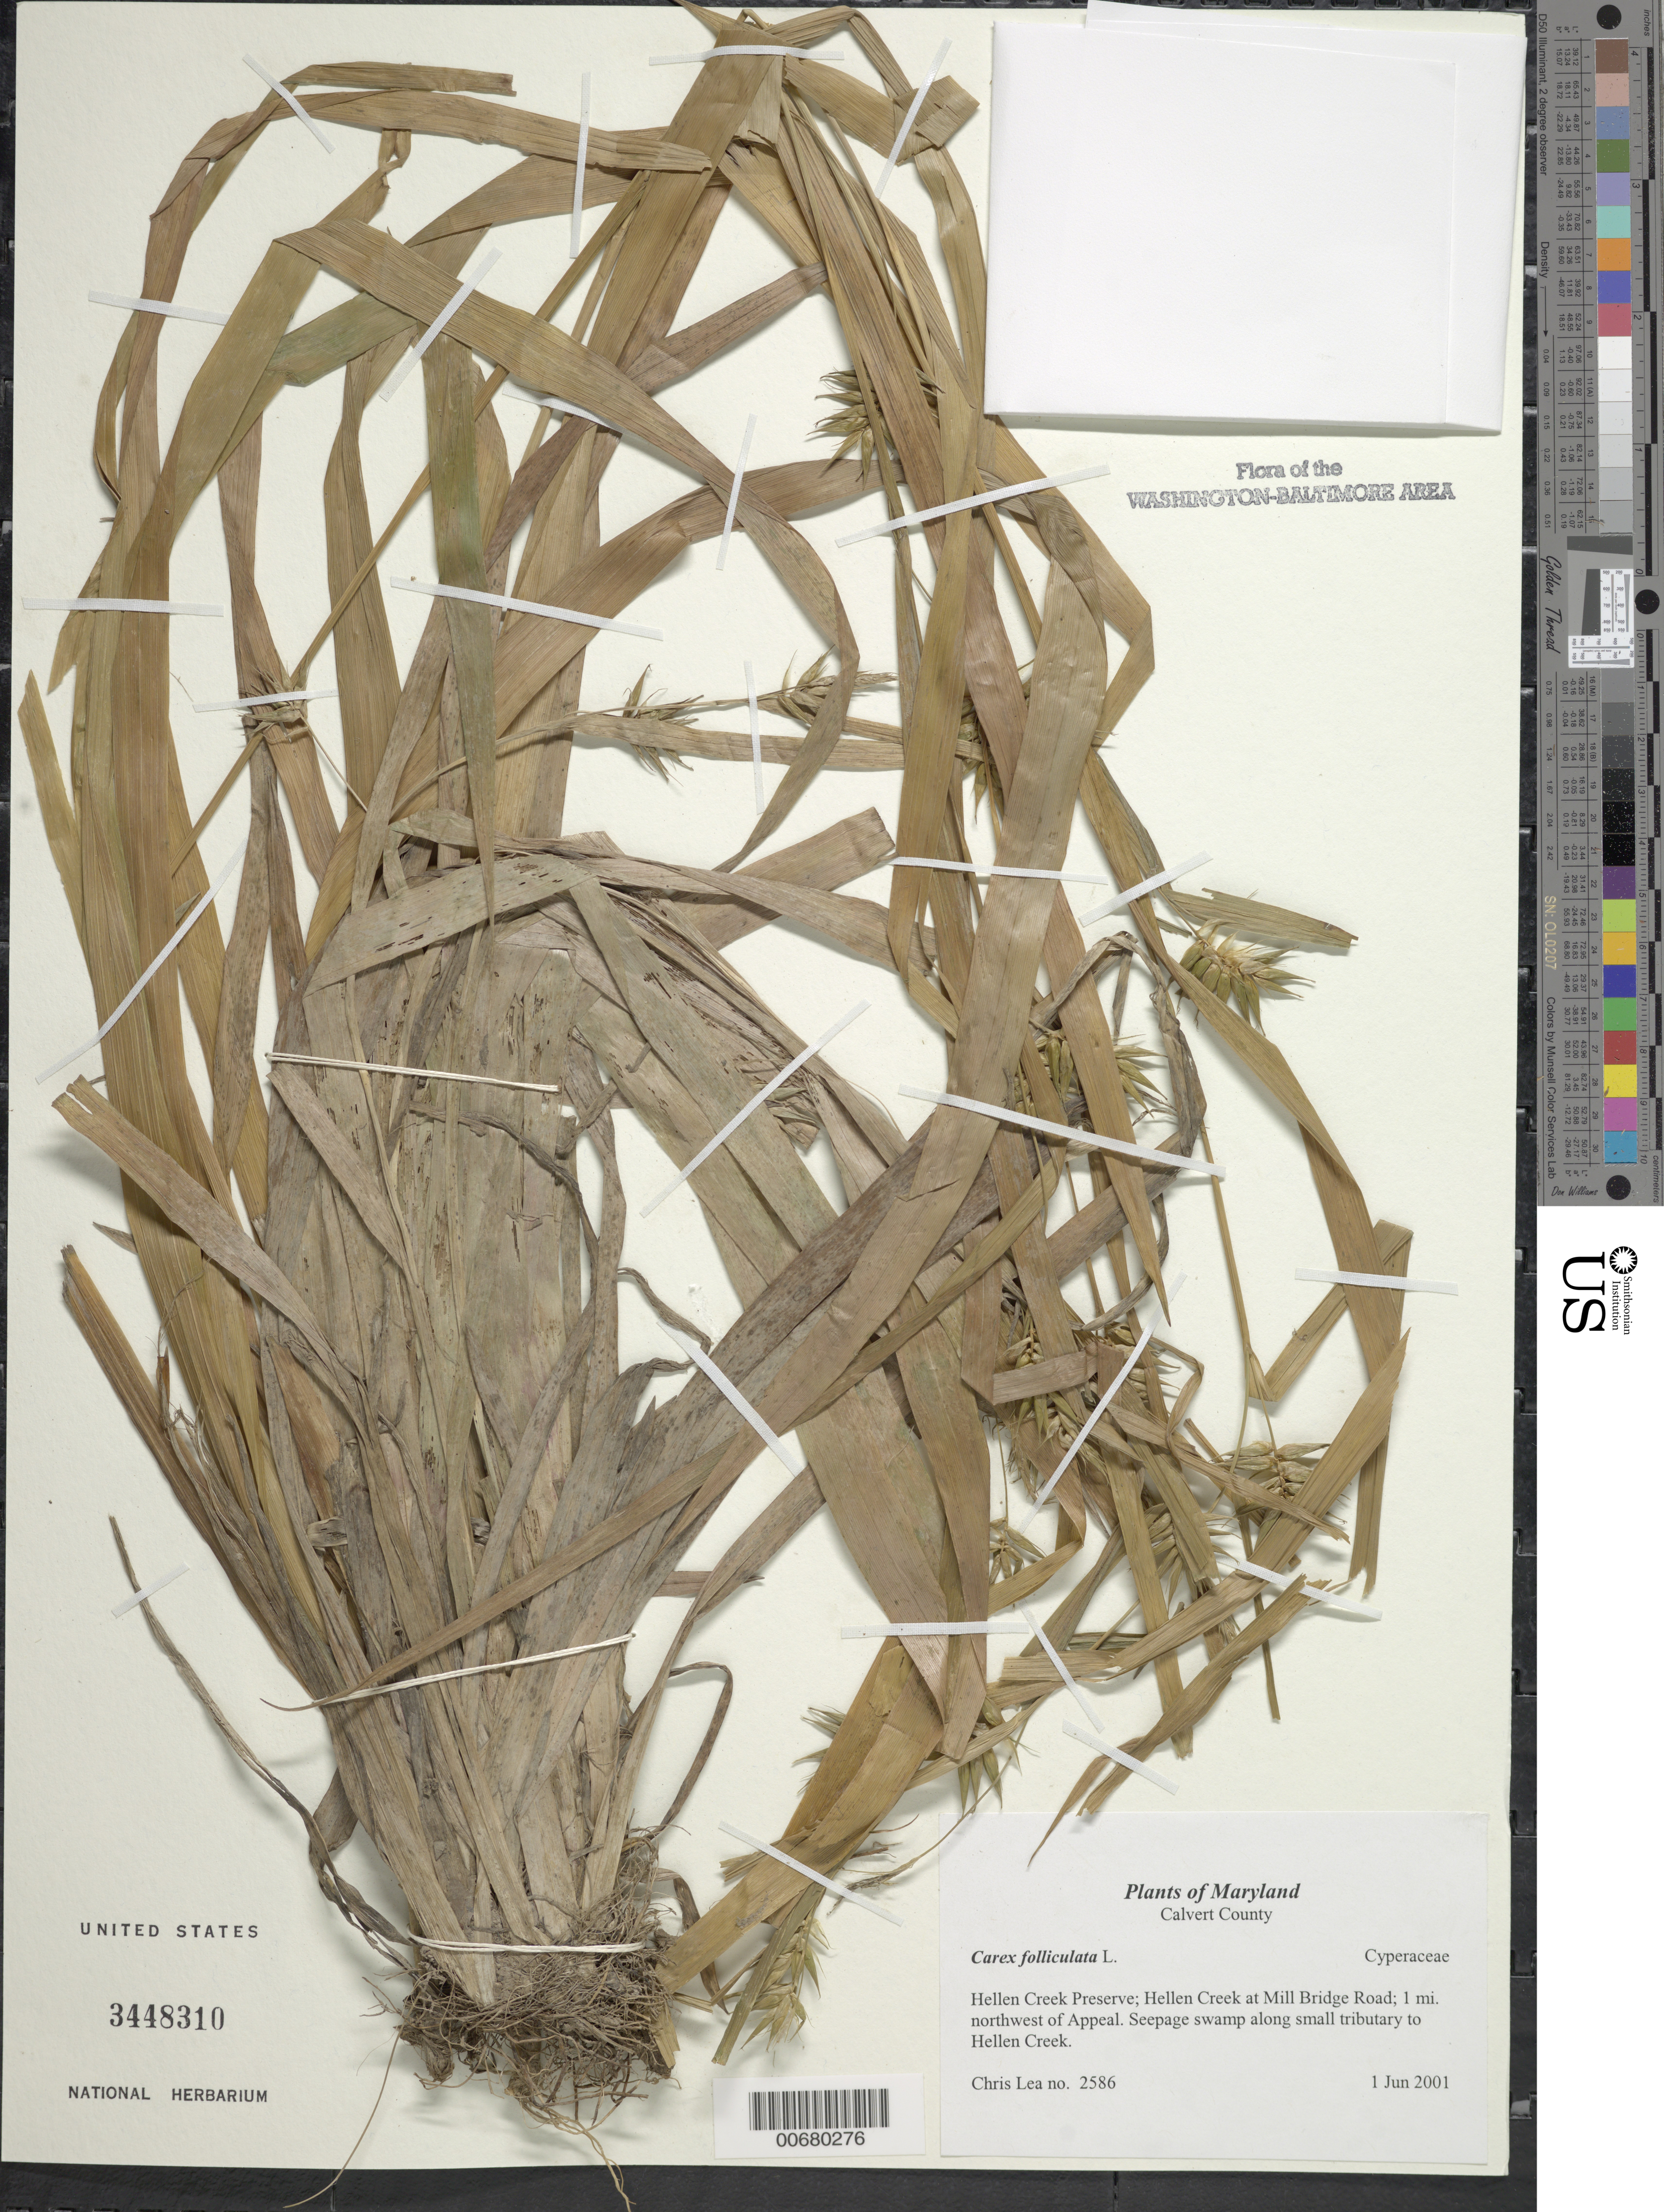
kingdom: Plantae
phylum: Tracheophyta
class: Liliopsida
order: Poales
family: Cyperaceae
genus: Carex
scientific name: Carex folliculata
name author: L.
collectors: C. Lea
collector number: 2586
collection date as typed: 1 Jun 2001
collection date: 2001-06-01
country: United States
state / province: Maryland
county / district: Calvert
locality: Hellen Creek Preserve; Hellen Creek at Mill Bridge Road; 1 mi. northwest of Appeal.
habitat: Seepage swamp along small tributary .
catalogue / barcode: US 3448310